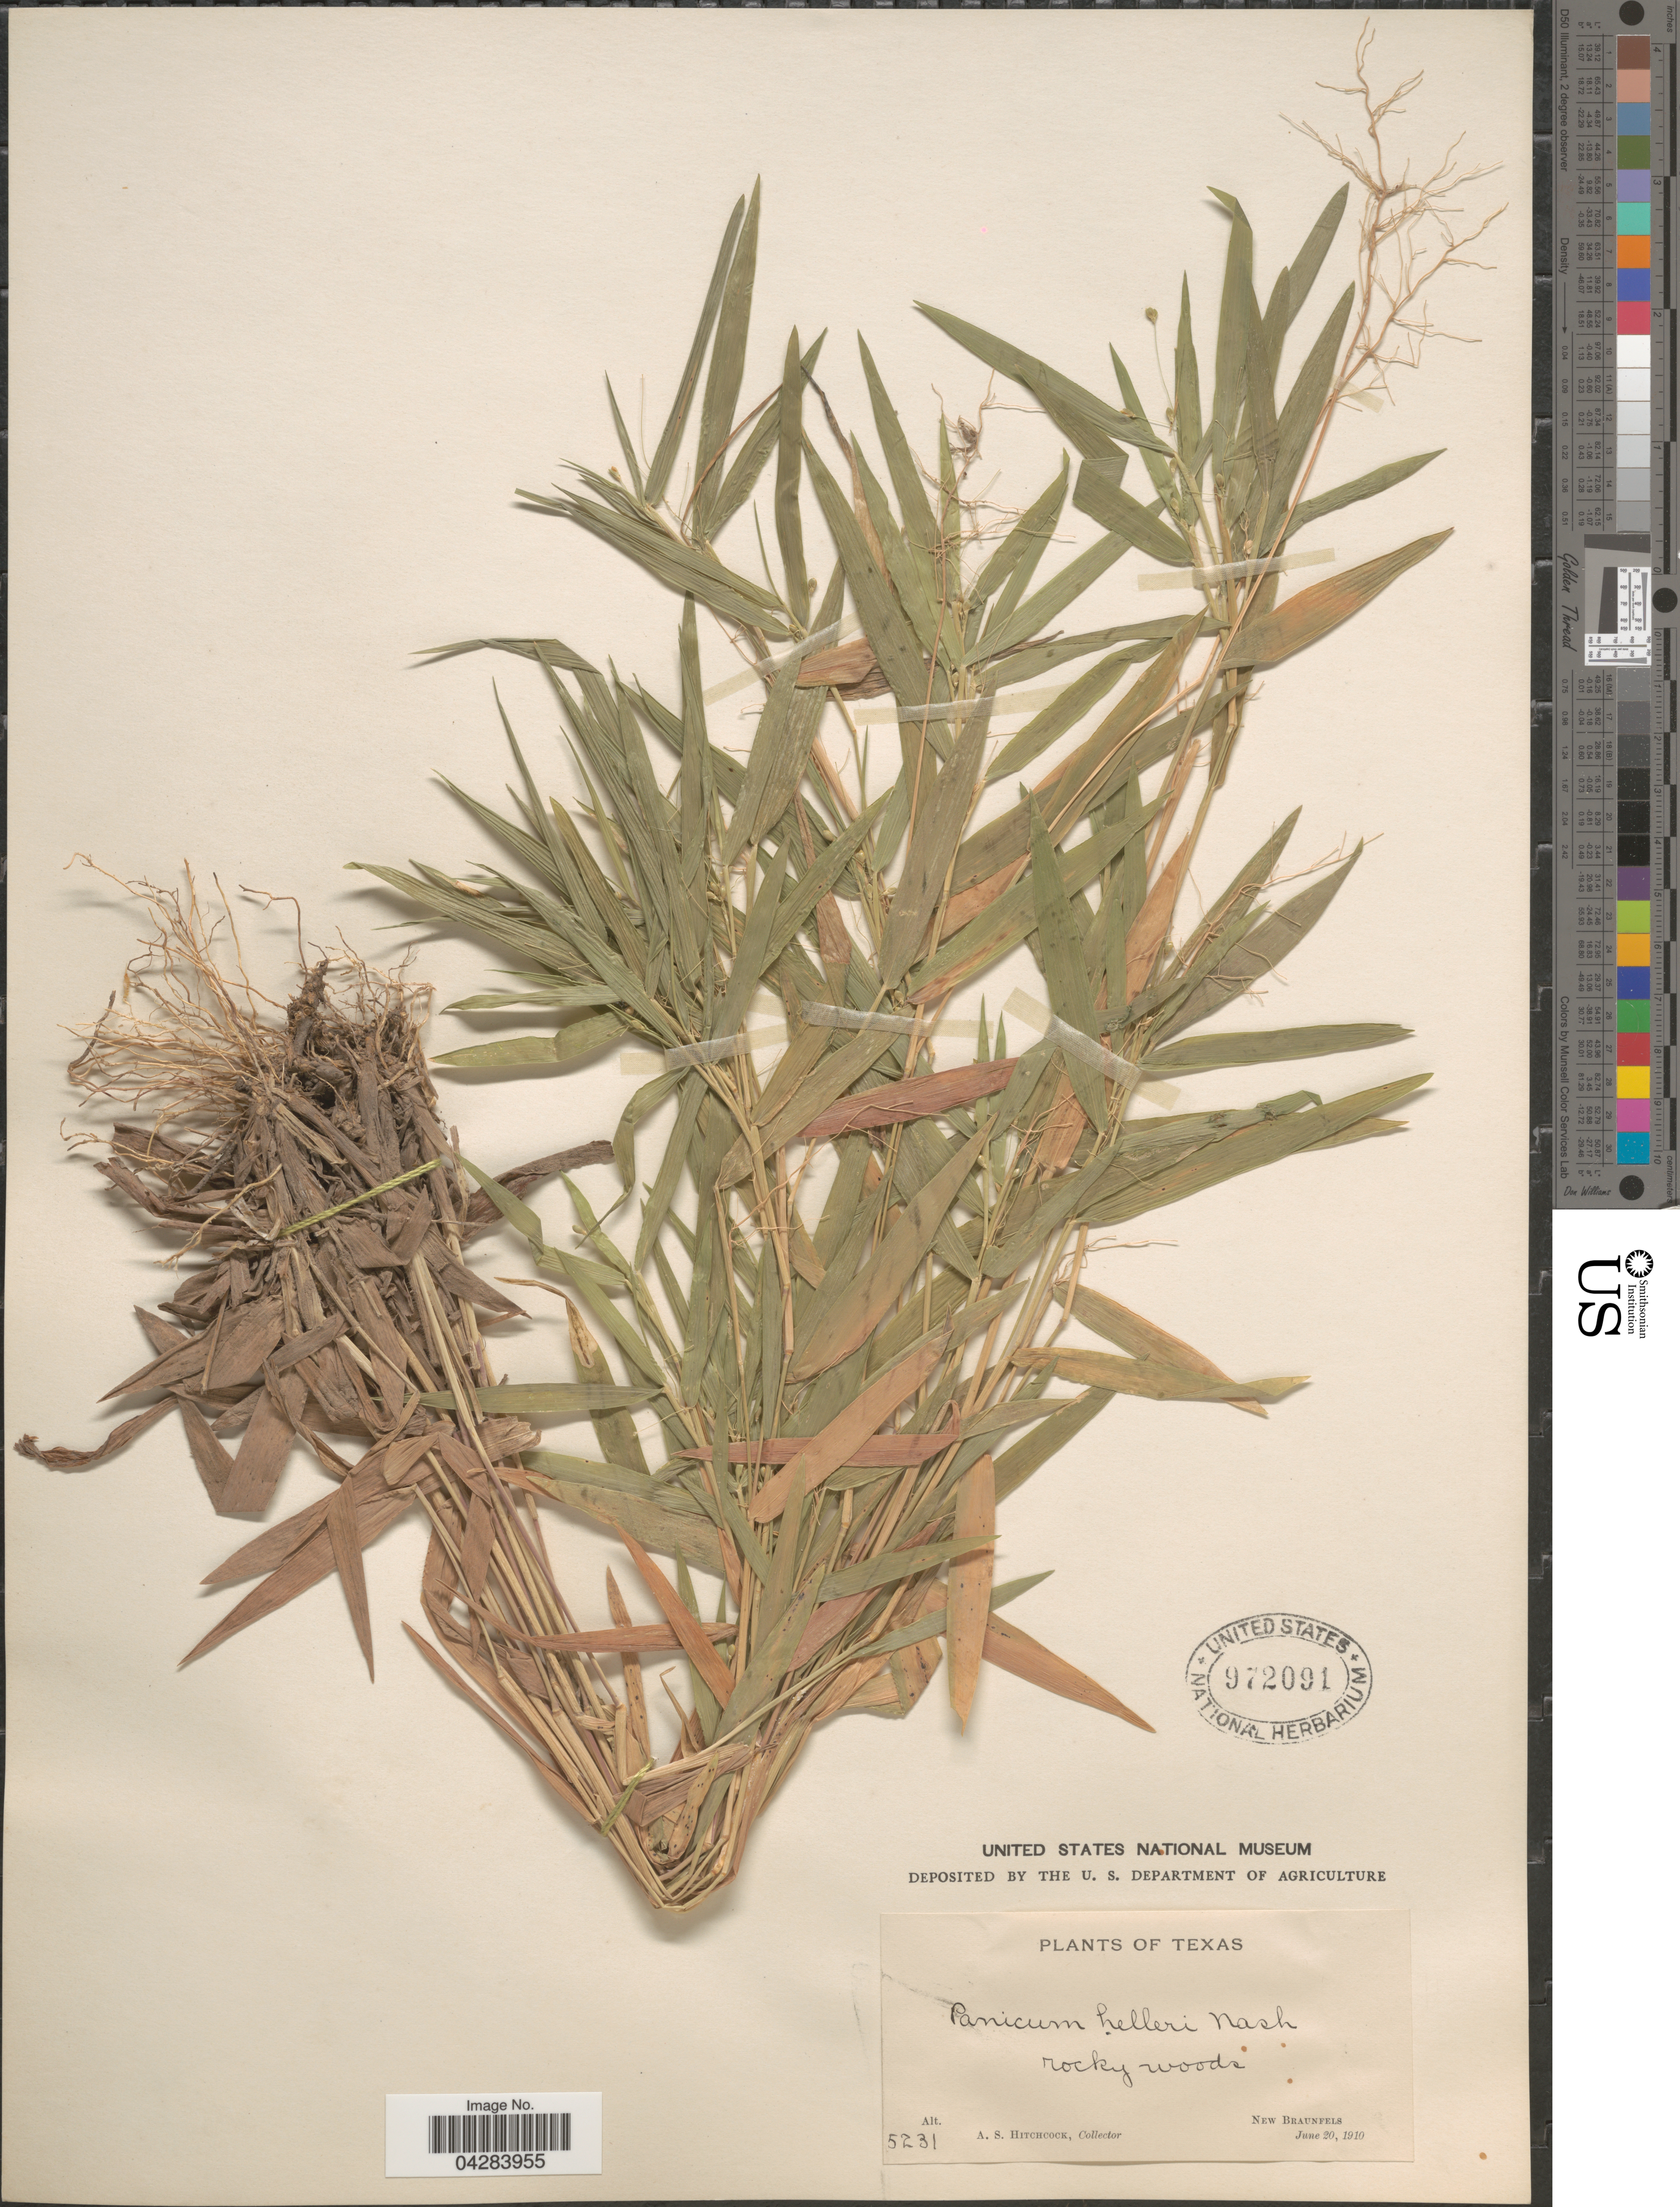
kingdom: Plantae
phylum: Tracheophyta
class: Liliopsida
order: Poales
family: Poaceae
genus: Dichanthelium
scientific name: Dichanthelium oligosanthes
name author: (Schult.) Gould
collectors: A. S. Hitchcock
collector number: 5231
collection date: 1910-06-20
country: United States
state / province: Texas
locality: Rocky woods. New Braunfels.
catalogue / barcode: US 972091